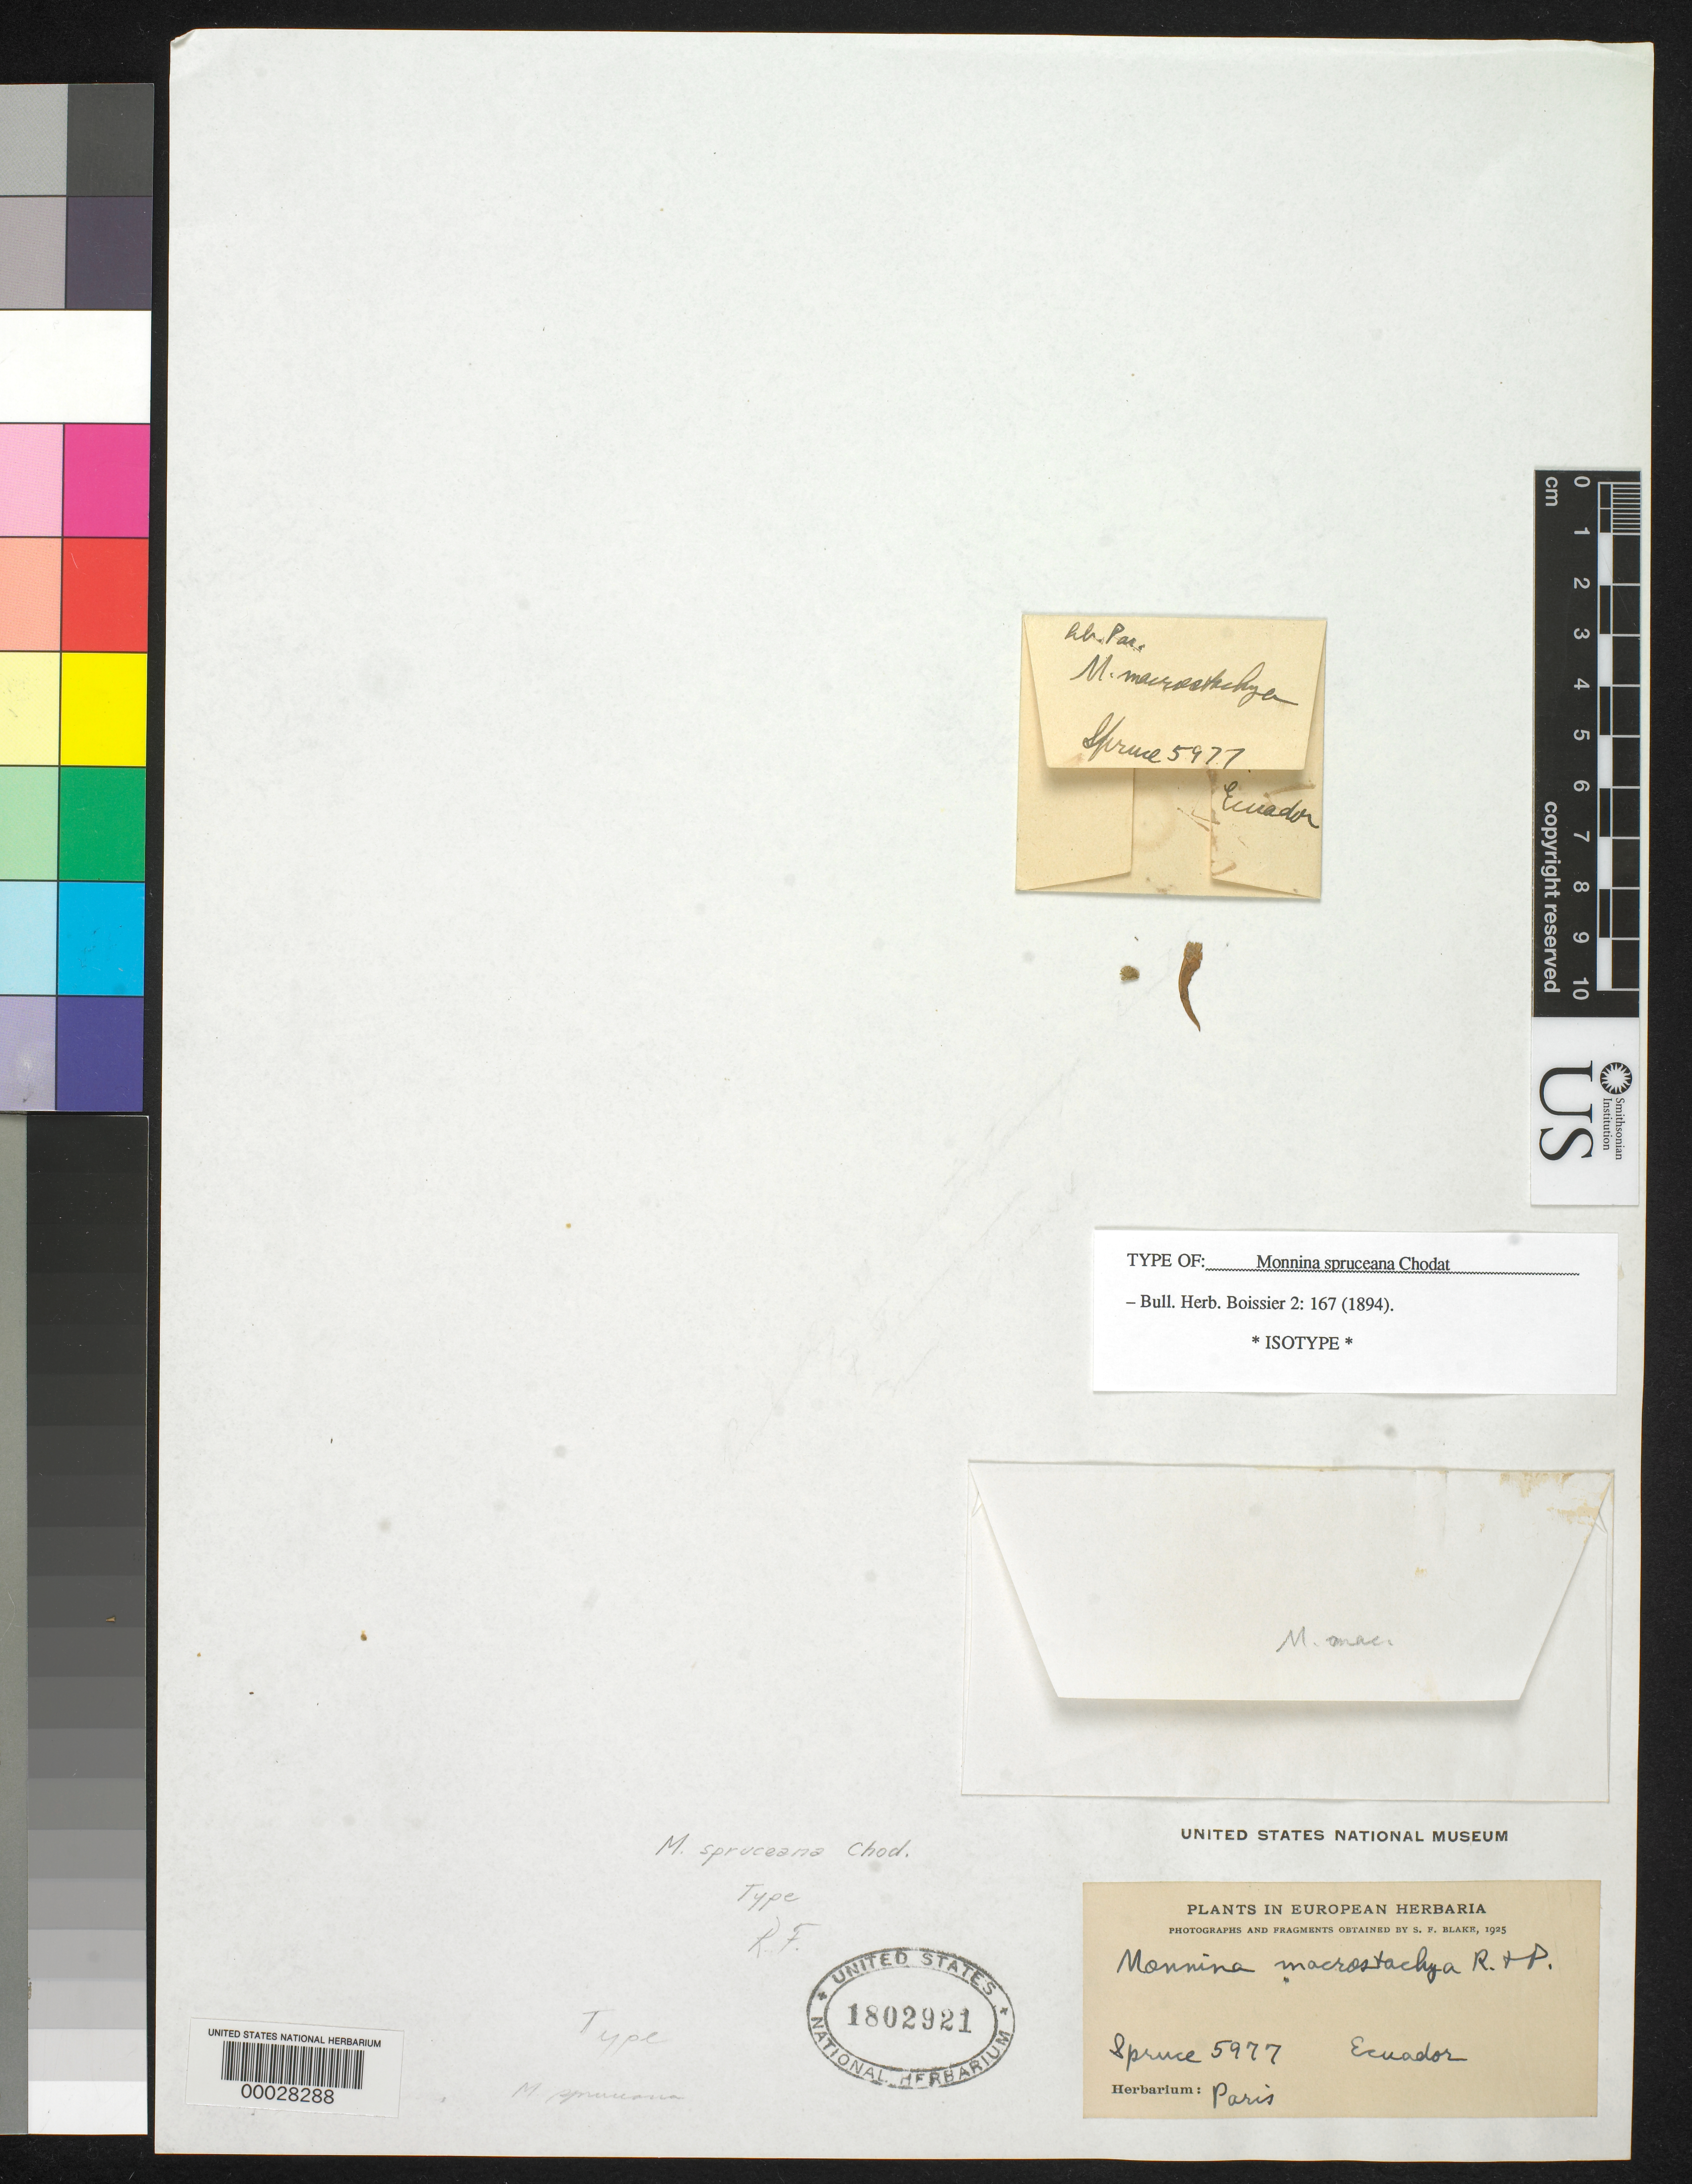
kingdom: Plantae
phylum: Tracheophyta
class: Magnoliopsida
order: Fabales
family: Polygalaceae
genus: Monnina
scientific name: Monnina spruceana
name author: Chodat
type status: Isotype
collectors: R. Spruce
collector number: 5977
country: Ecuador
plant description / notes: Fragmentary material of type specimen ex herb. Paris.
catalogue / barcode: US 1802921